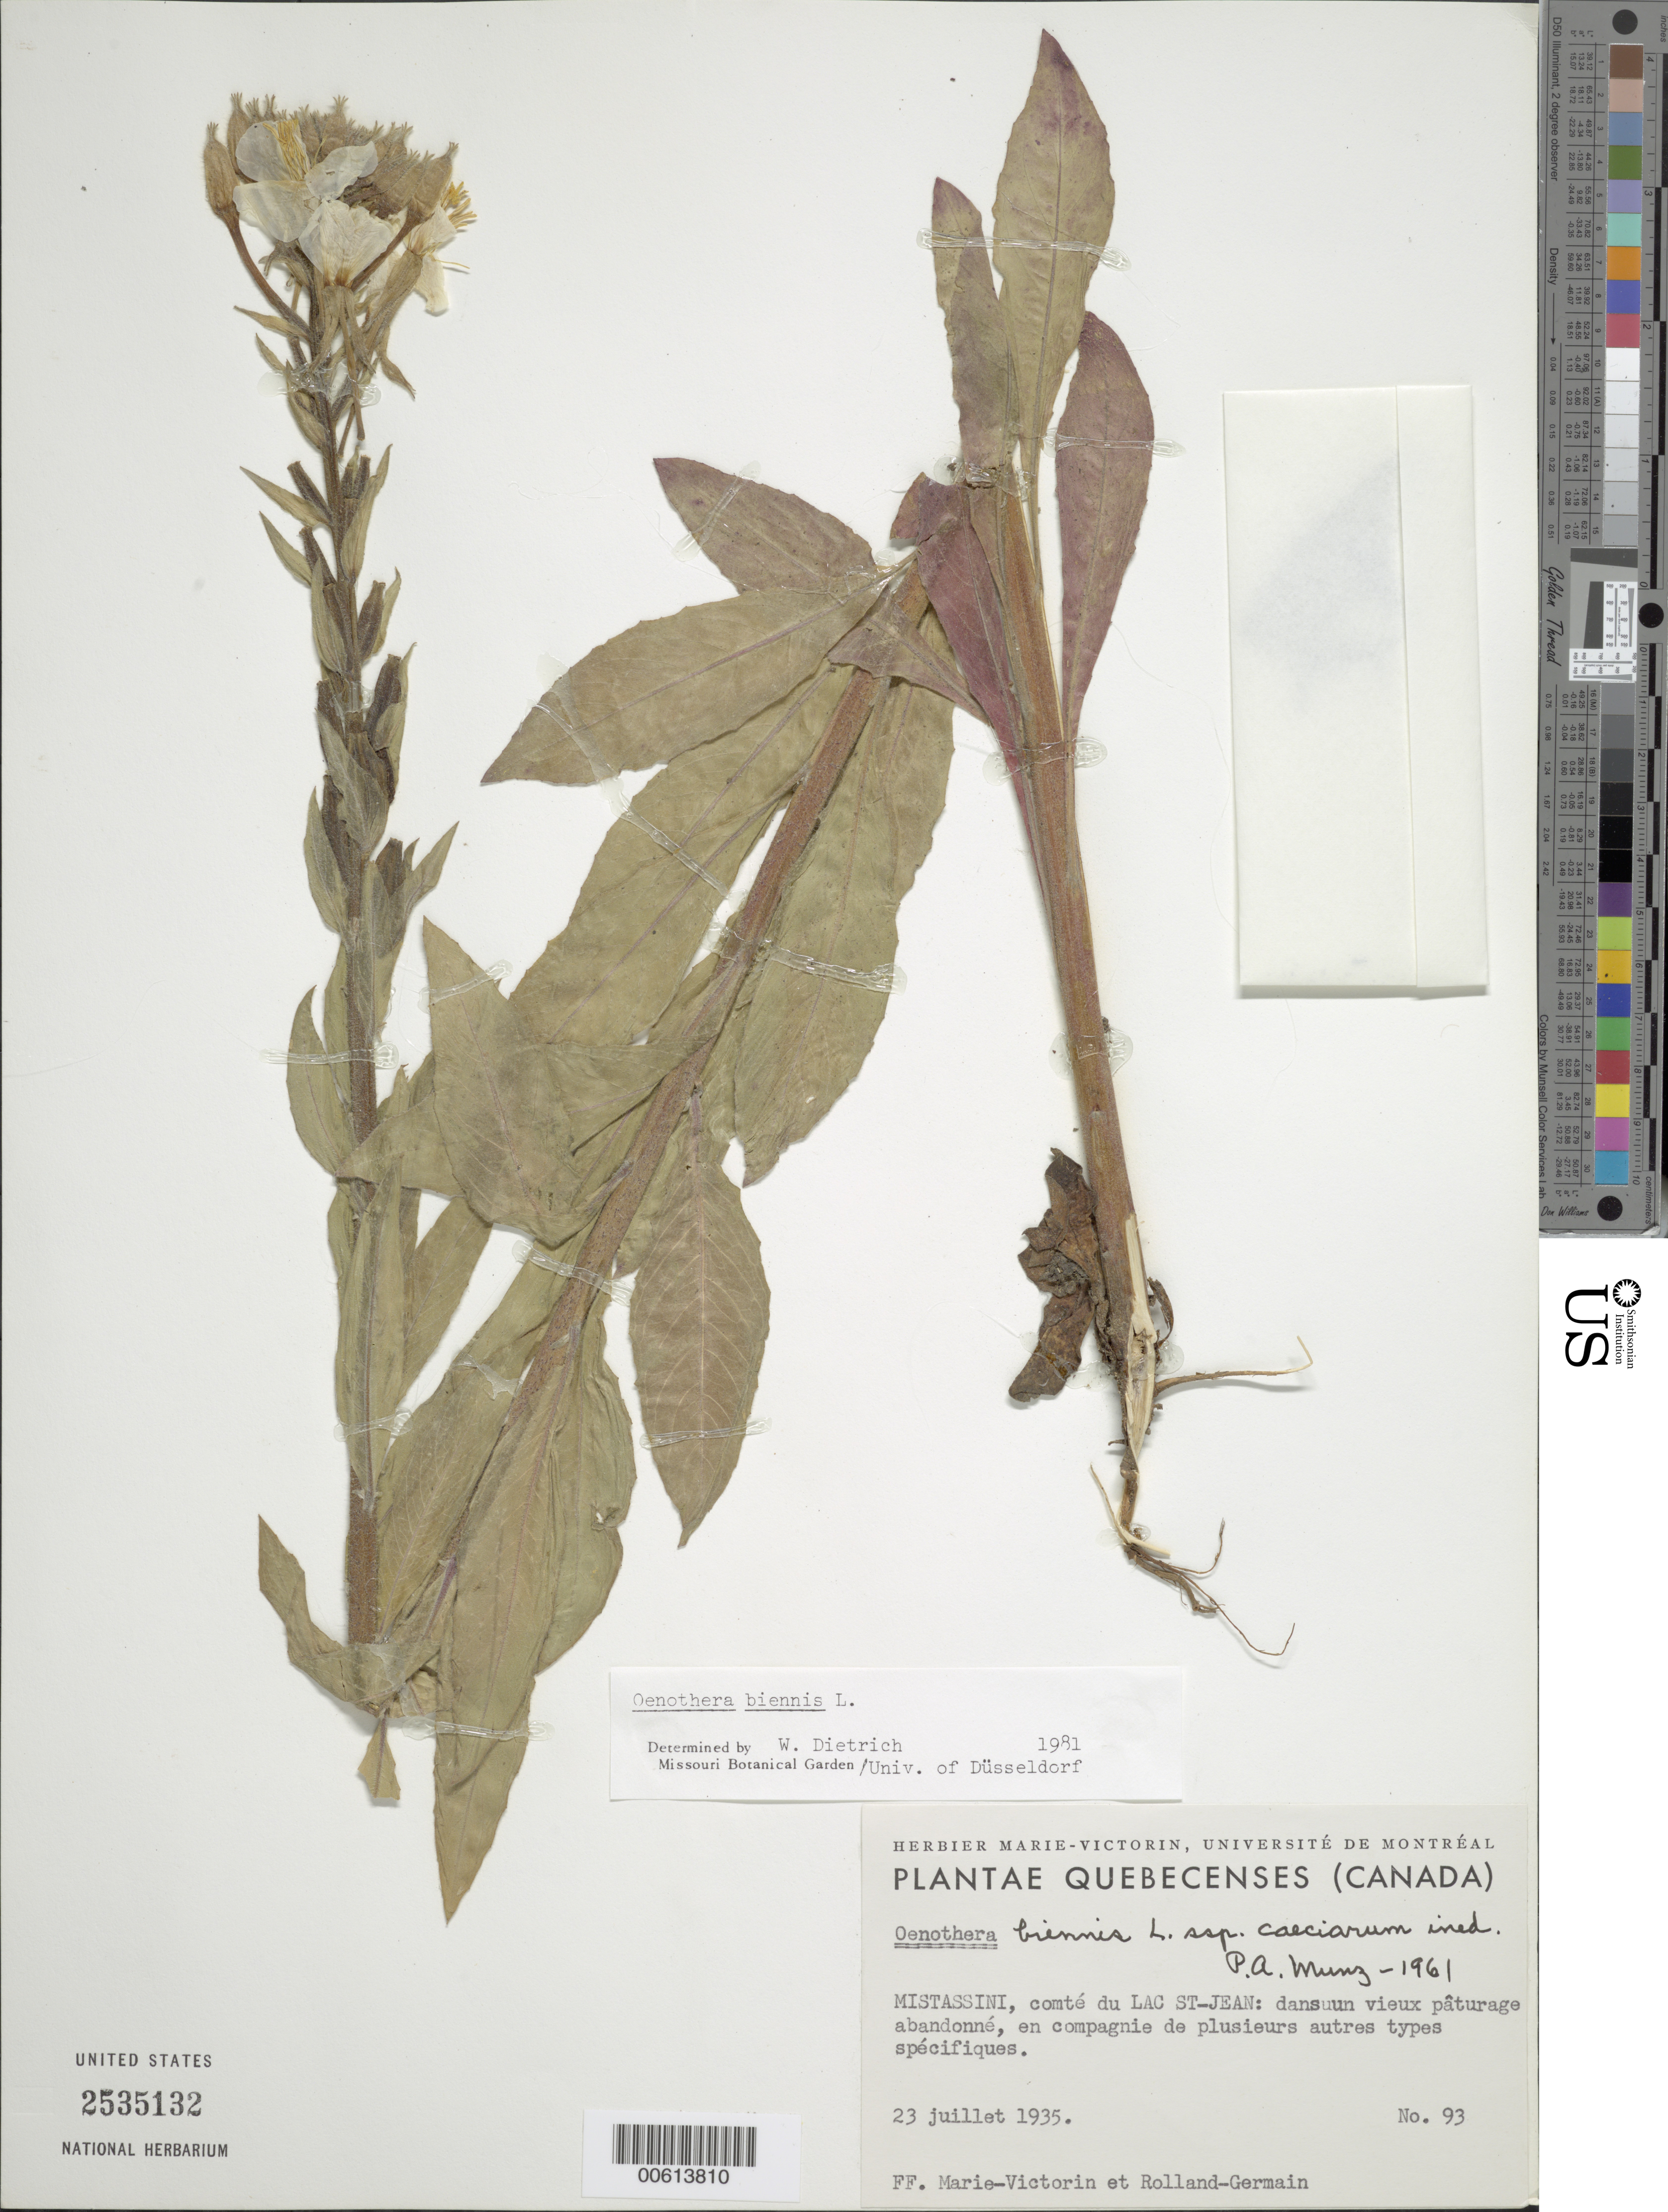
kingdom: Plantae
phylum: Tracheophyta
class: Magnoliopsida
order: Myrtales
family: Onagraceae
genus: Oenothera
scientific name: Oenothera biennis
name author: L.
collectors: Fr. Marie-Victorin & Rolland-Germain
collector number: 93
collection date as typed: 23 Jul 1935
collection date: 1935-07-23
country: Canada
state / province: Quebec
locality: Mistassini, comte du Lac St. Jean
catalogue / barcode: US 2535132